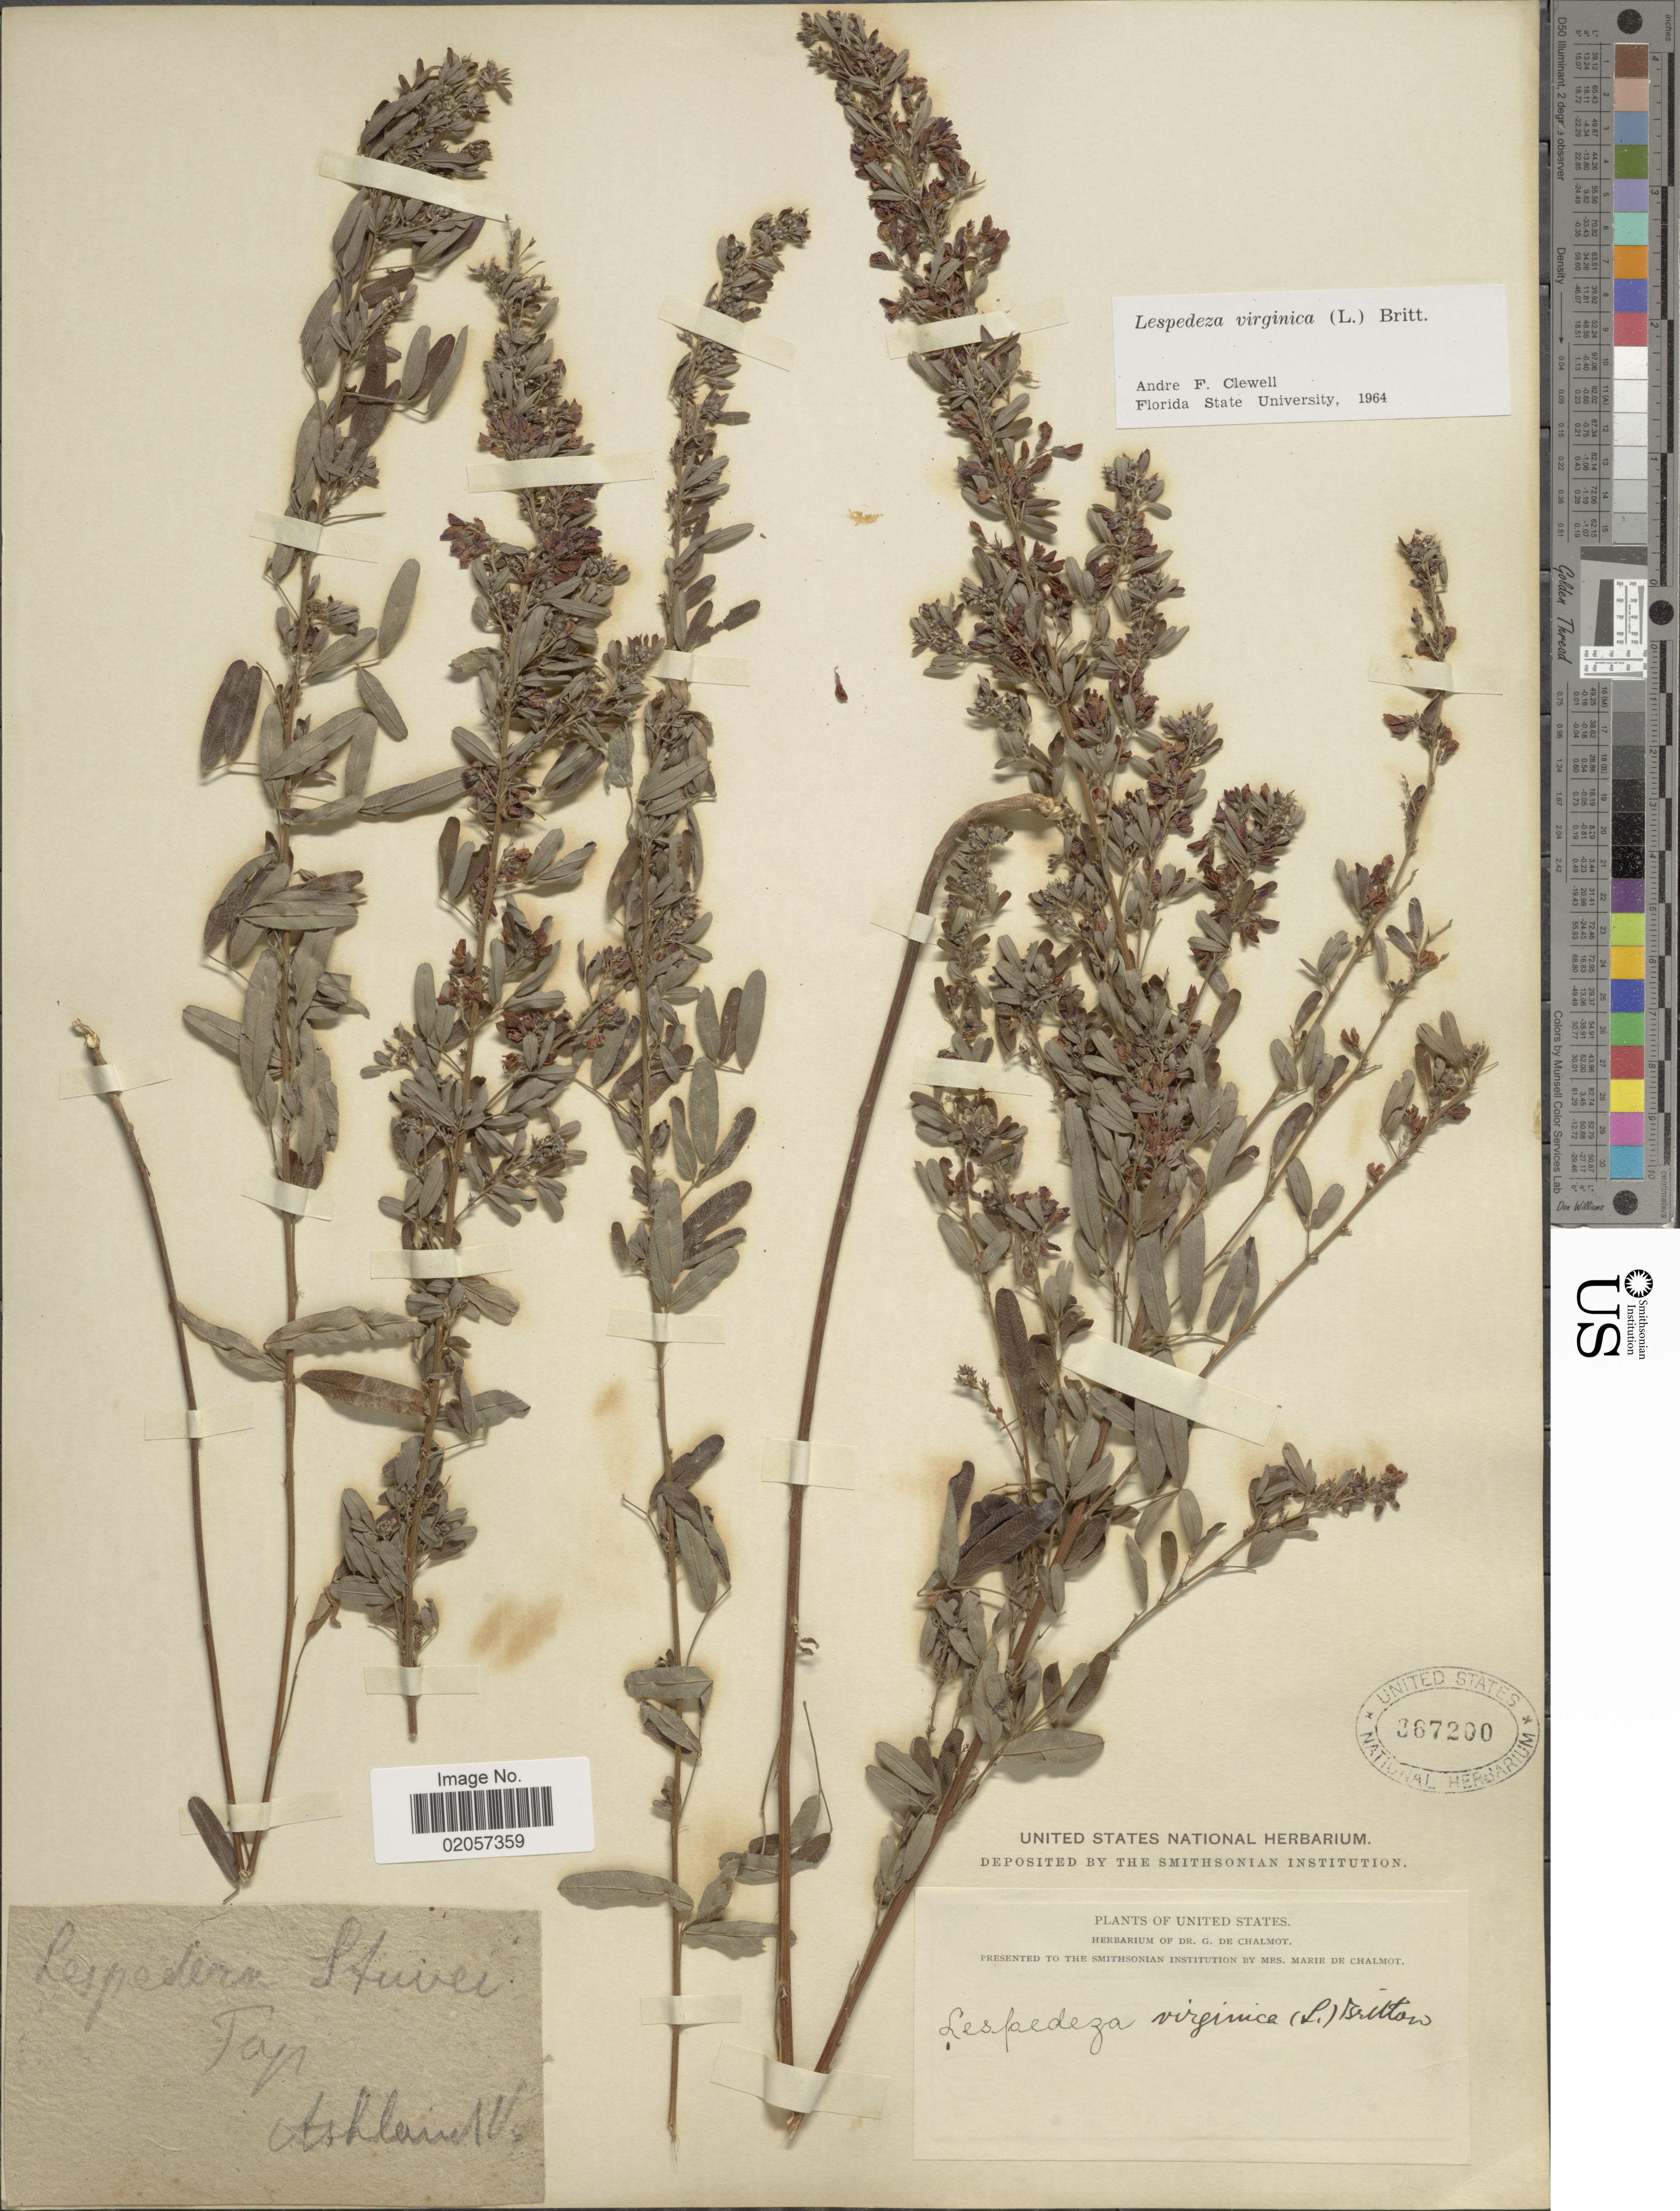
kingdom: Plantae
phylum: Tracheophyta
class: Magnoliopsida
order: Fabales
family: Fabaceae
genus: Lespedeza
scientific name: Lespedeza virginica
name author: (L.) Britton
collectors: ex herb. G. de Chalmot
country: United States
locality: United States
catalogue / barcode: US 367200